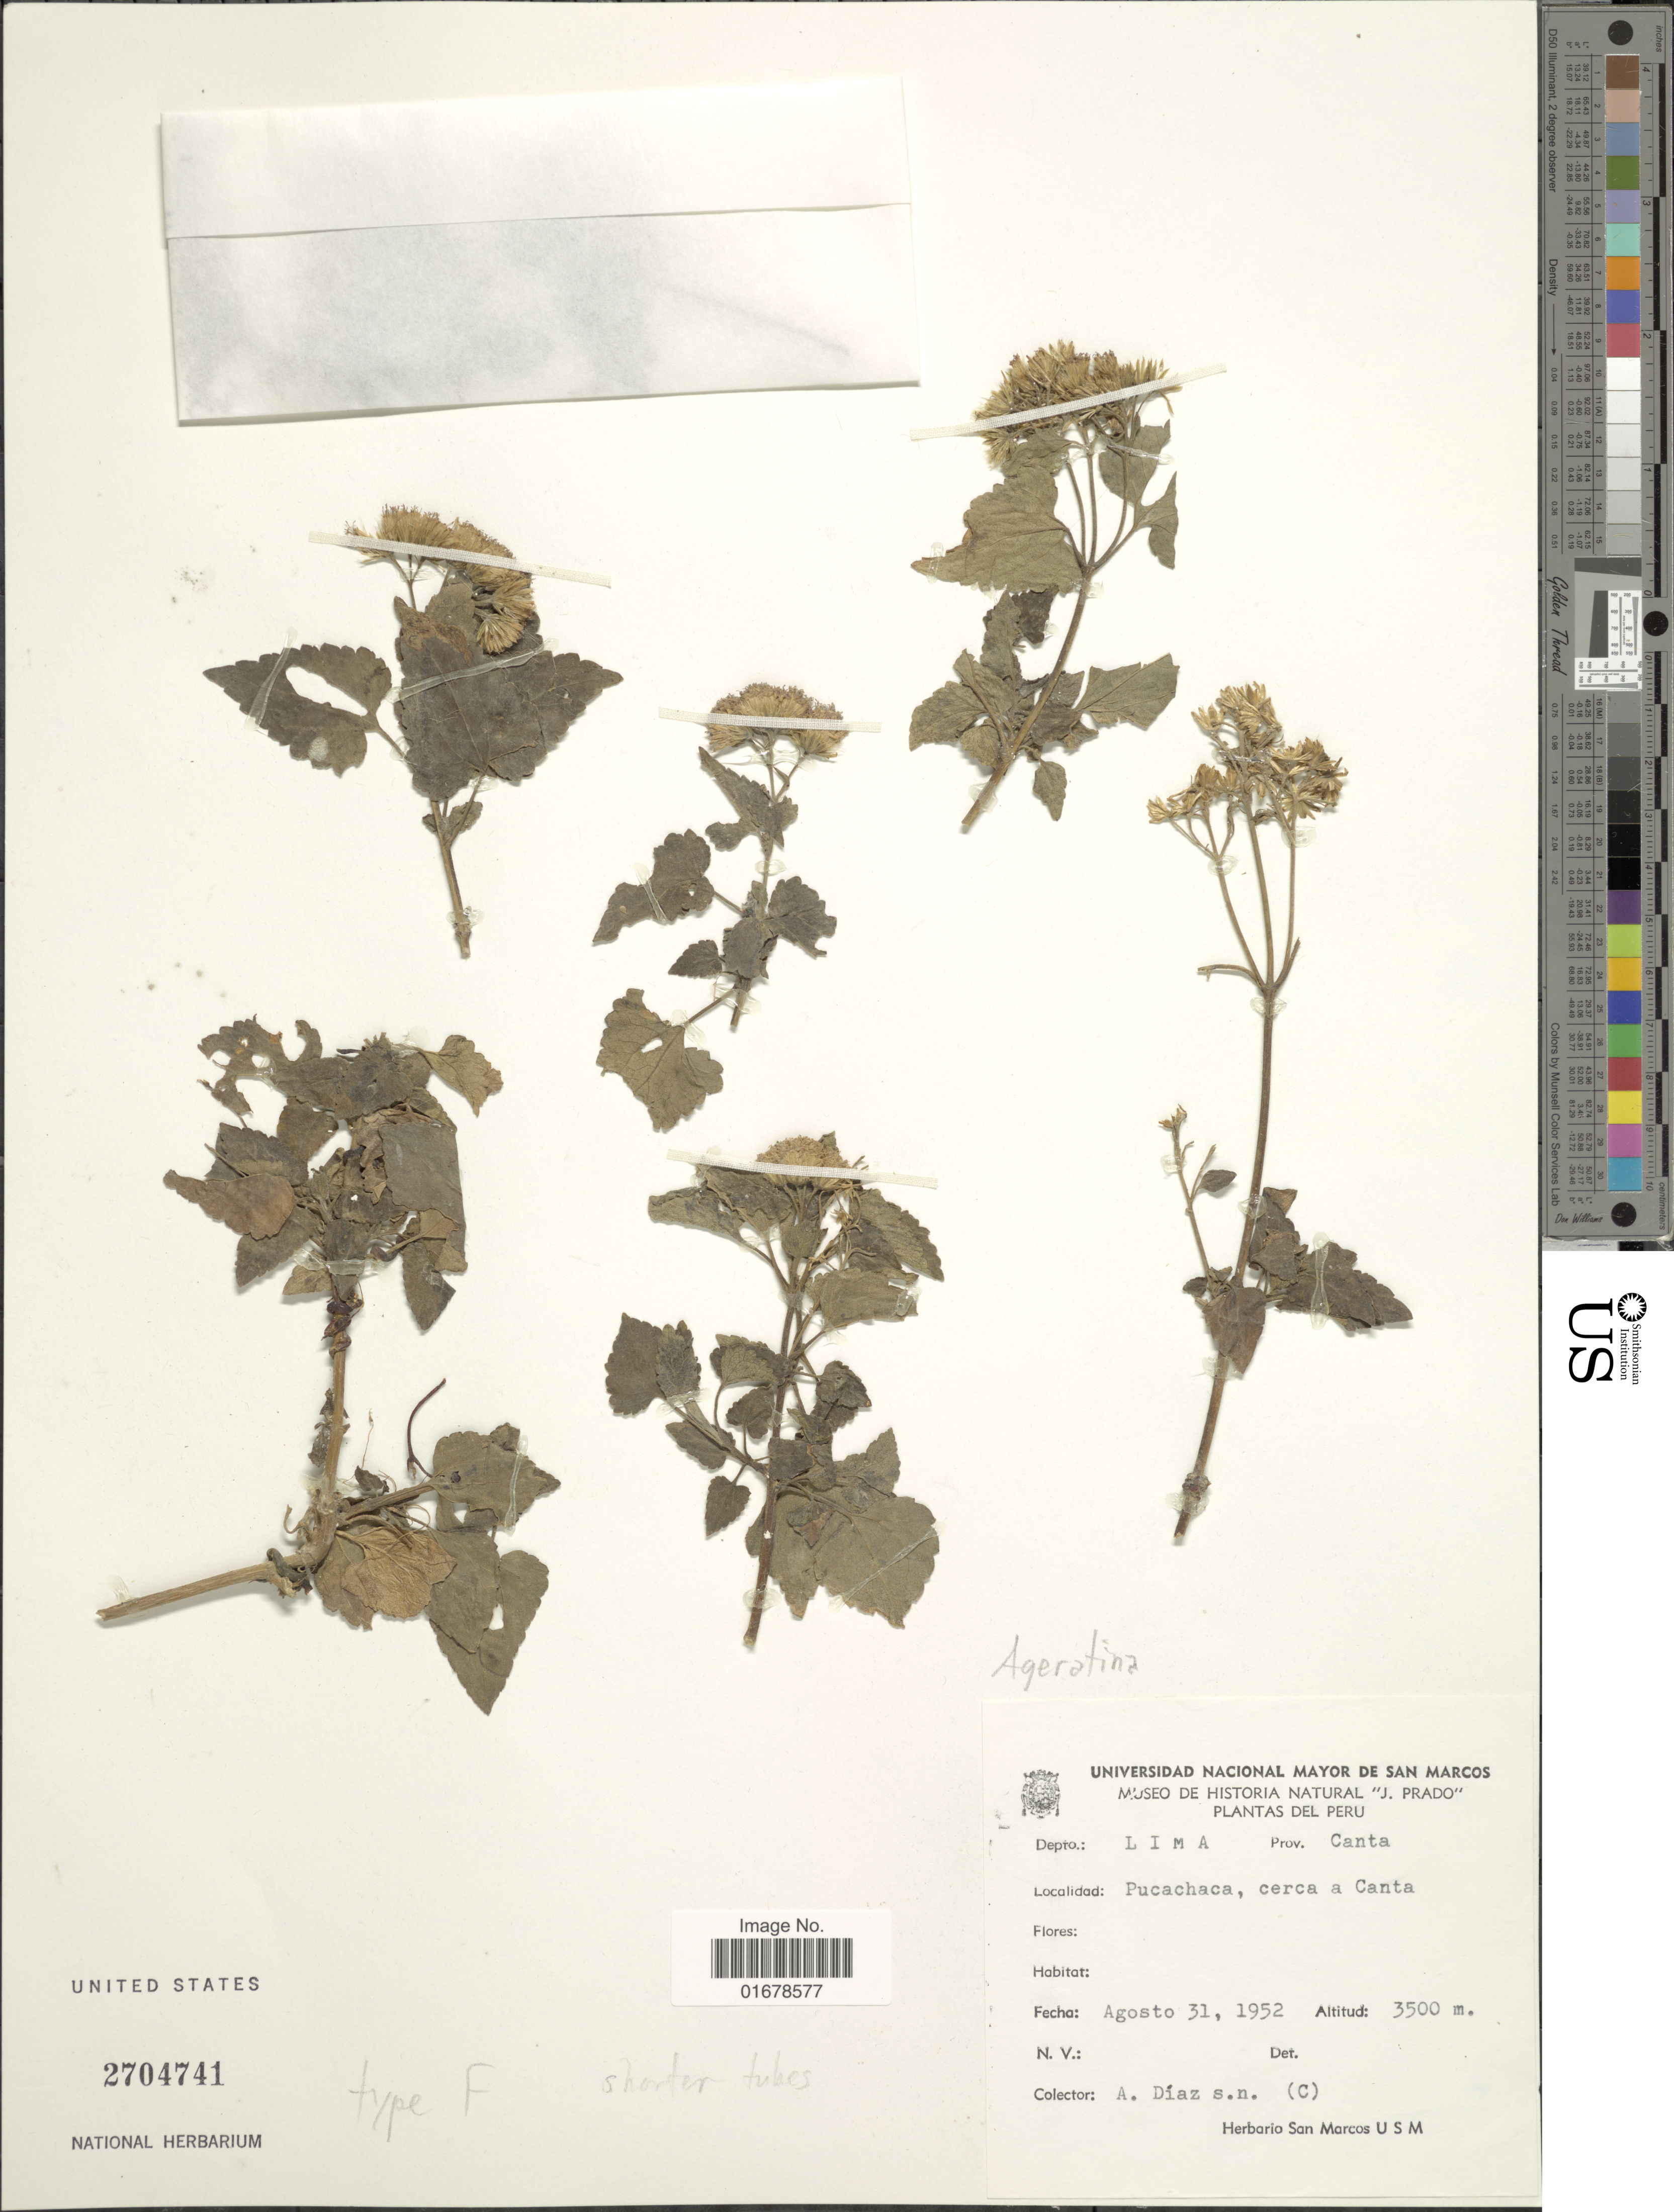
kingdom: Plantae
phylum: Tracheophyta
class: Magnoliopsida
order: Asterales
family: Asteraceae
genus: Ageratina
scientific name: Ageratina sp.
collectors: A. Díaz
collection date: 1952-08-31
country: Peru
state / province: Lima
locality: Depto. Lima, Prov.: Canta, Pucachaca, cerca a Canta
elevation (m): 3500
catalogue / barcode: US 2704741